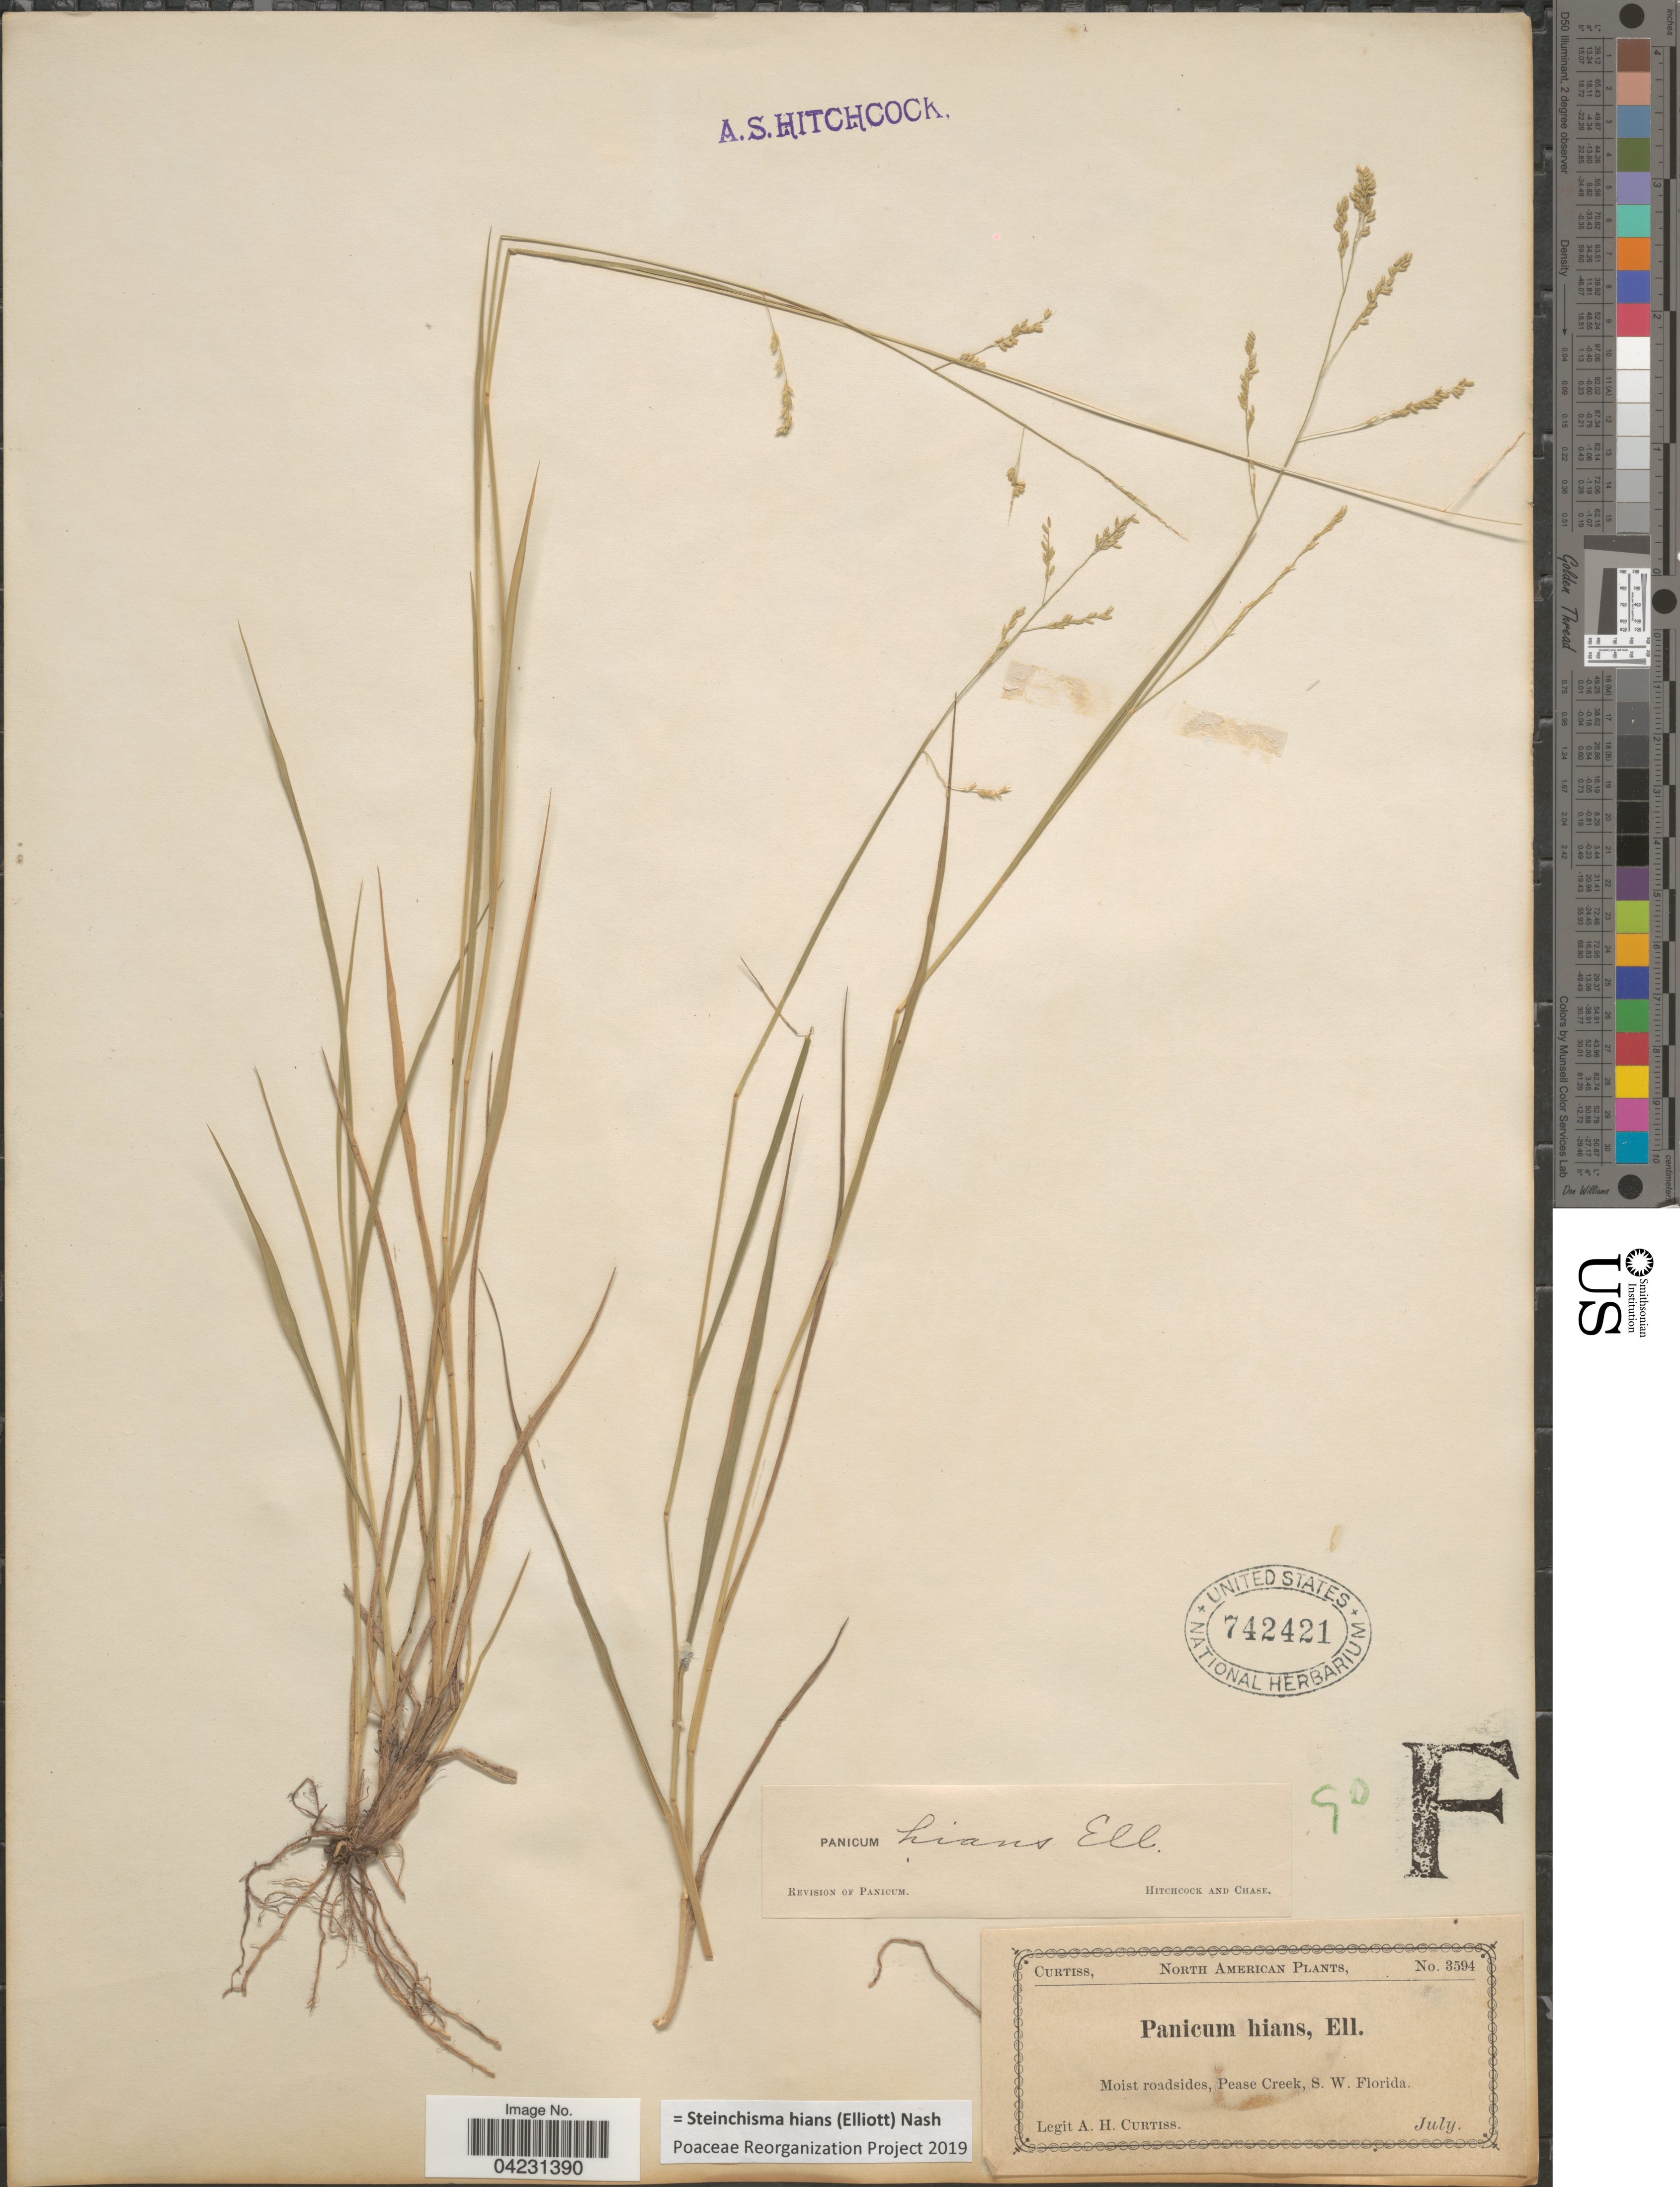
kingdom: Plantae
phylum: Tracheophyta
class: Liliopsida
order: Poales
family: Poaceae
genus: Steinchisma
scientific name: Steinchisma hians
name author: (Elliott) Nash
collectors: A. H. Curtiss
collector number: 3594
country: United States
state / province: Florida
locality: Moist roadsides, Pease Creek, S.W. Florida.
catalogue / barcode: US 742421